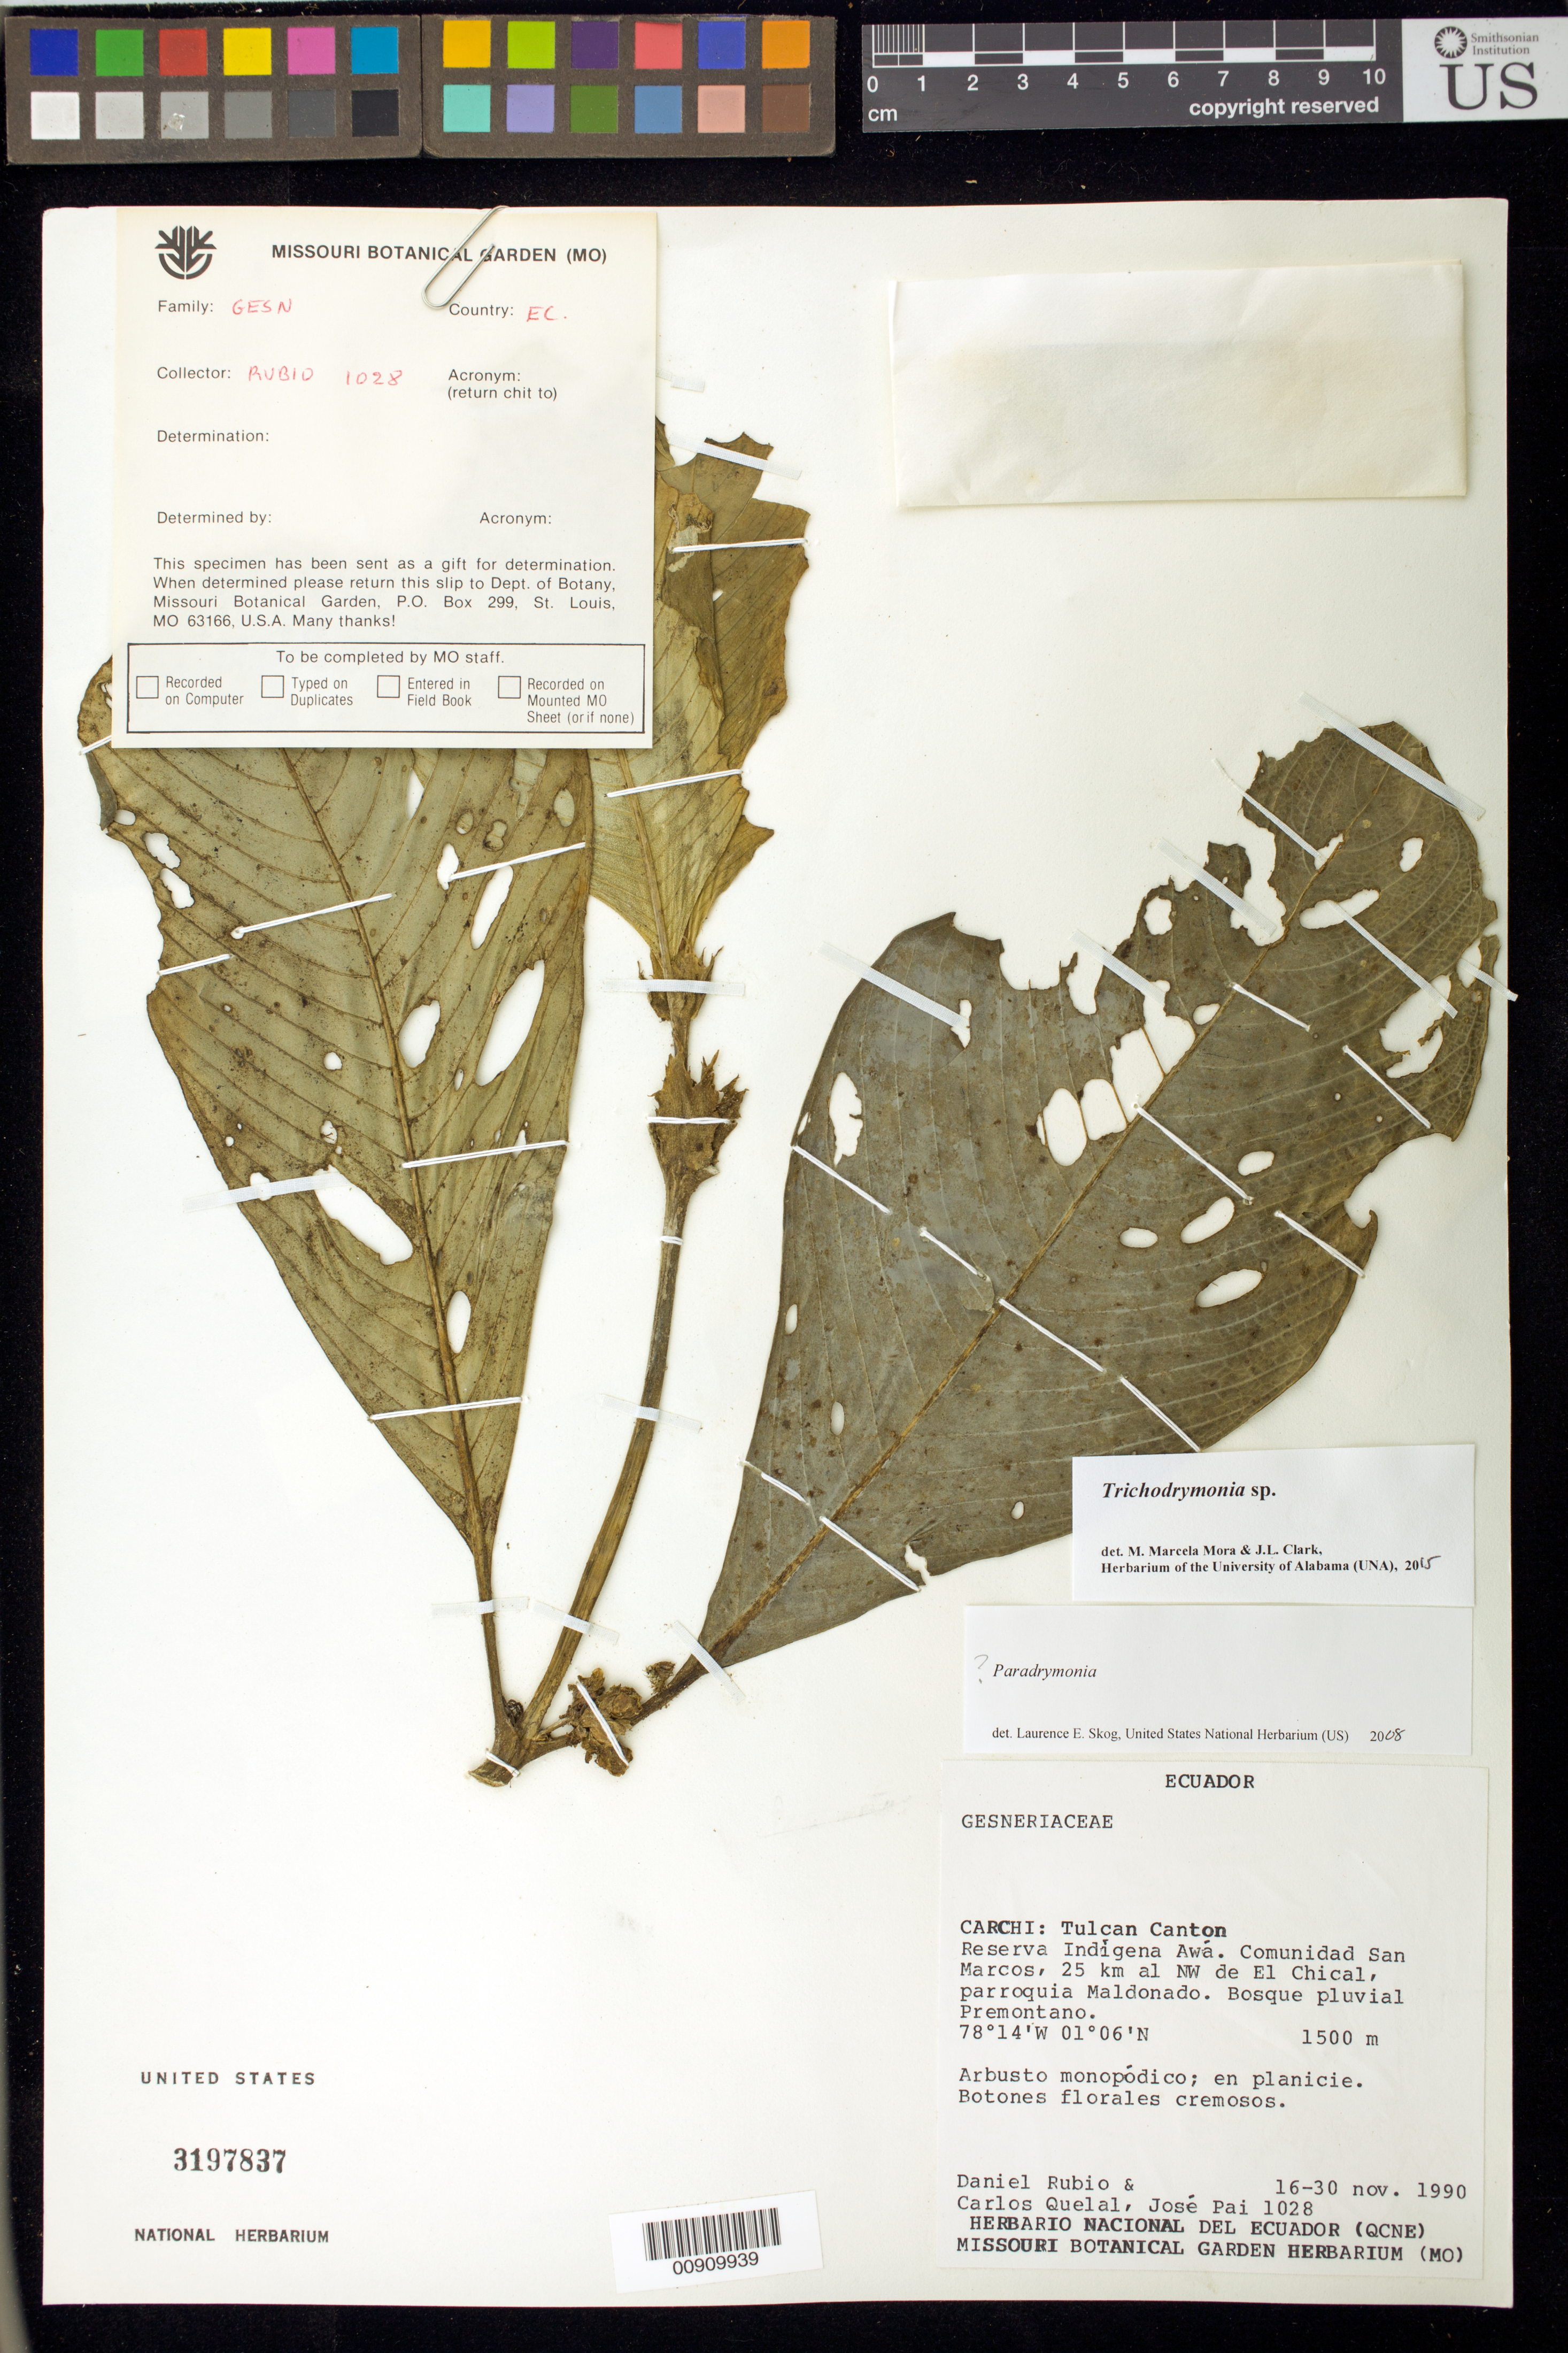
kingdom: Plantae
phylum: Tracheophyta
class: Magnoliopsida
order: Lamiales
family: Gesneriaceae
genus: Trichodrymonia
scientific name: Trichodrymonia sp.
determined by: Mora, M. M.; Clark, J. L.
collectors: D. Rubio, C. Quelal & J. Pai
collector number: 1028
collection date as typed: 16-30 Nov 1990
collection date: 1990-11-16/1990-11-30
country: Ecuador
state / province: Carchi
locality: Carchi: Tulcan Canton. Reserva Indígena Awá. Comunidad San marcos, 25 km al NW de El Chical, parroquia Maldonado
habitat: Bosque pluvial premontano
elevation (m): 1500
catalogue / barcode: US 3197837